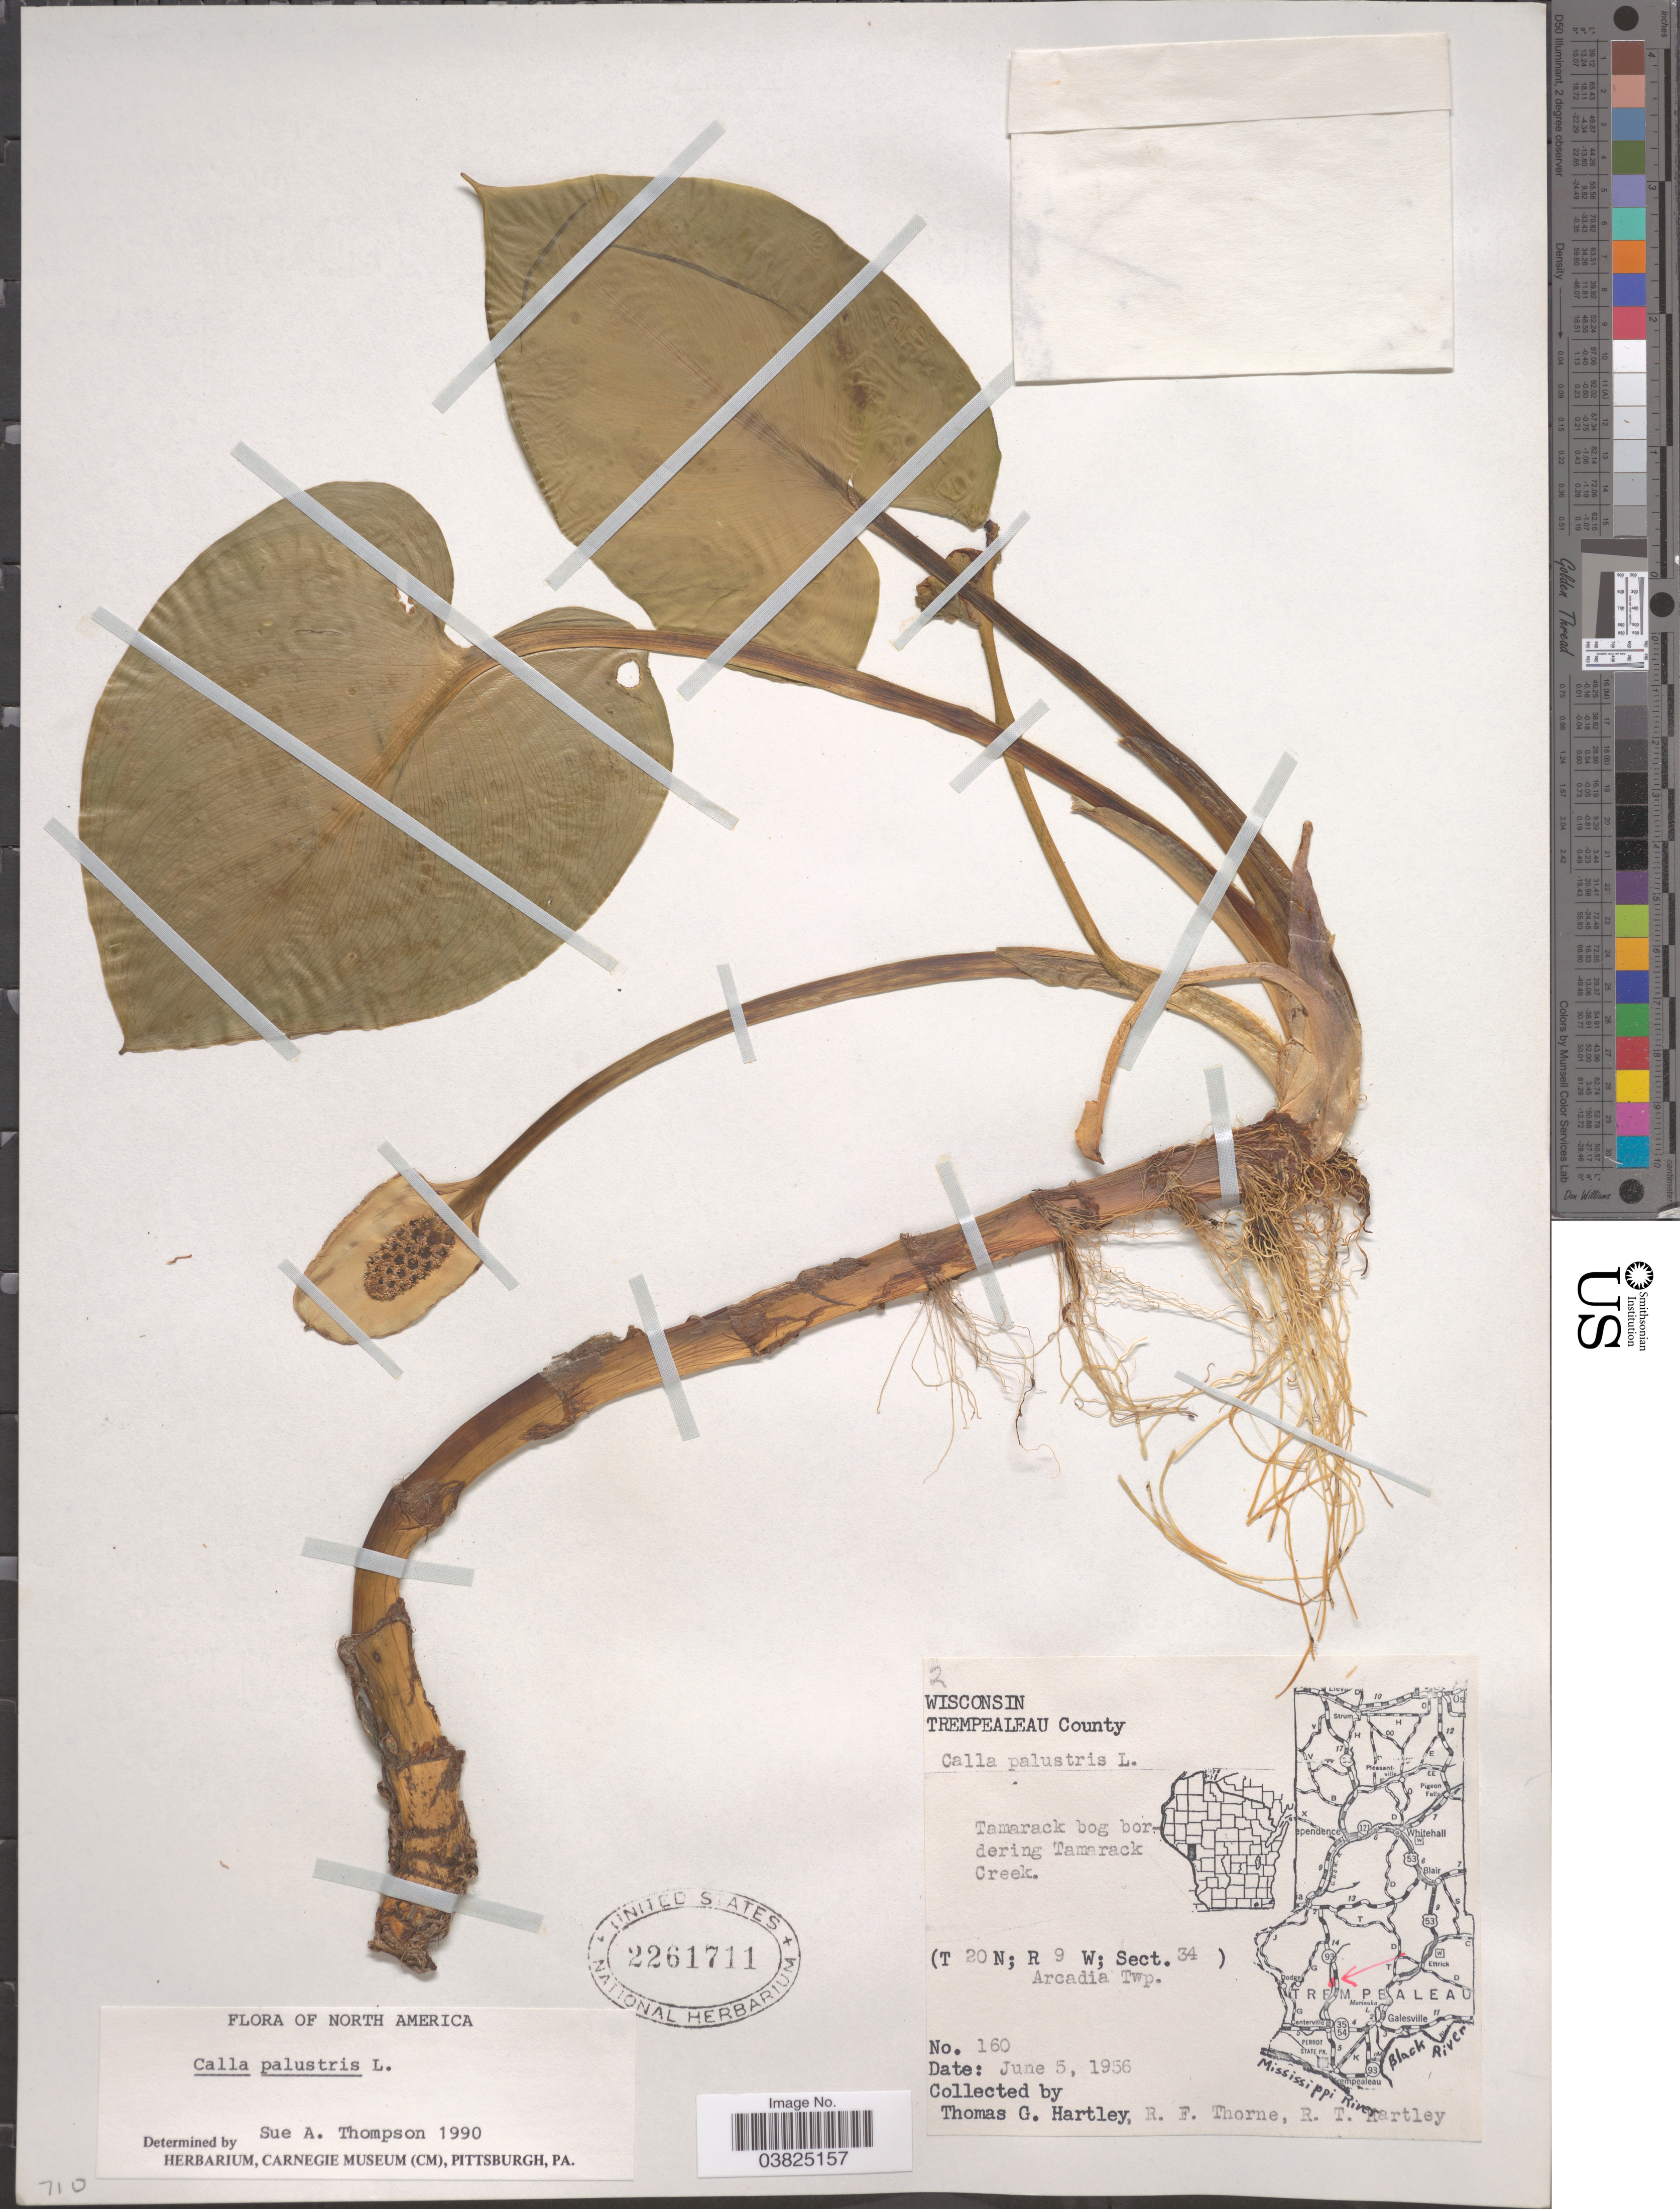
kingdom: Plantae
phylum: Tracheophyta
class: Liliopsida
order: Alismatales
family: Araceae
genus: Calla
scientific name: Calla palustris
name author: L.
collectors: T. G. Hartley, R. Thorne & R. T. Hartley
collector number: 160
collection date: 1956-06-05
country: United States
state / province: Wisconsin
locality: Trempealeau County. Tamarack bog bordering Tamarack Creek. (T 20 N; R 9 W; Sect. 34) Arcadia Twp.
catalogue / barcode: US 2261711